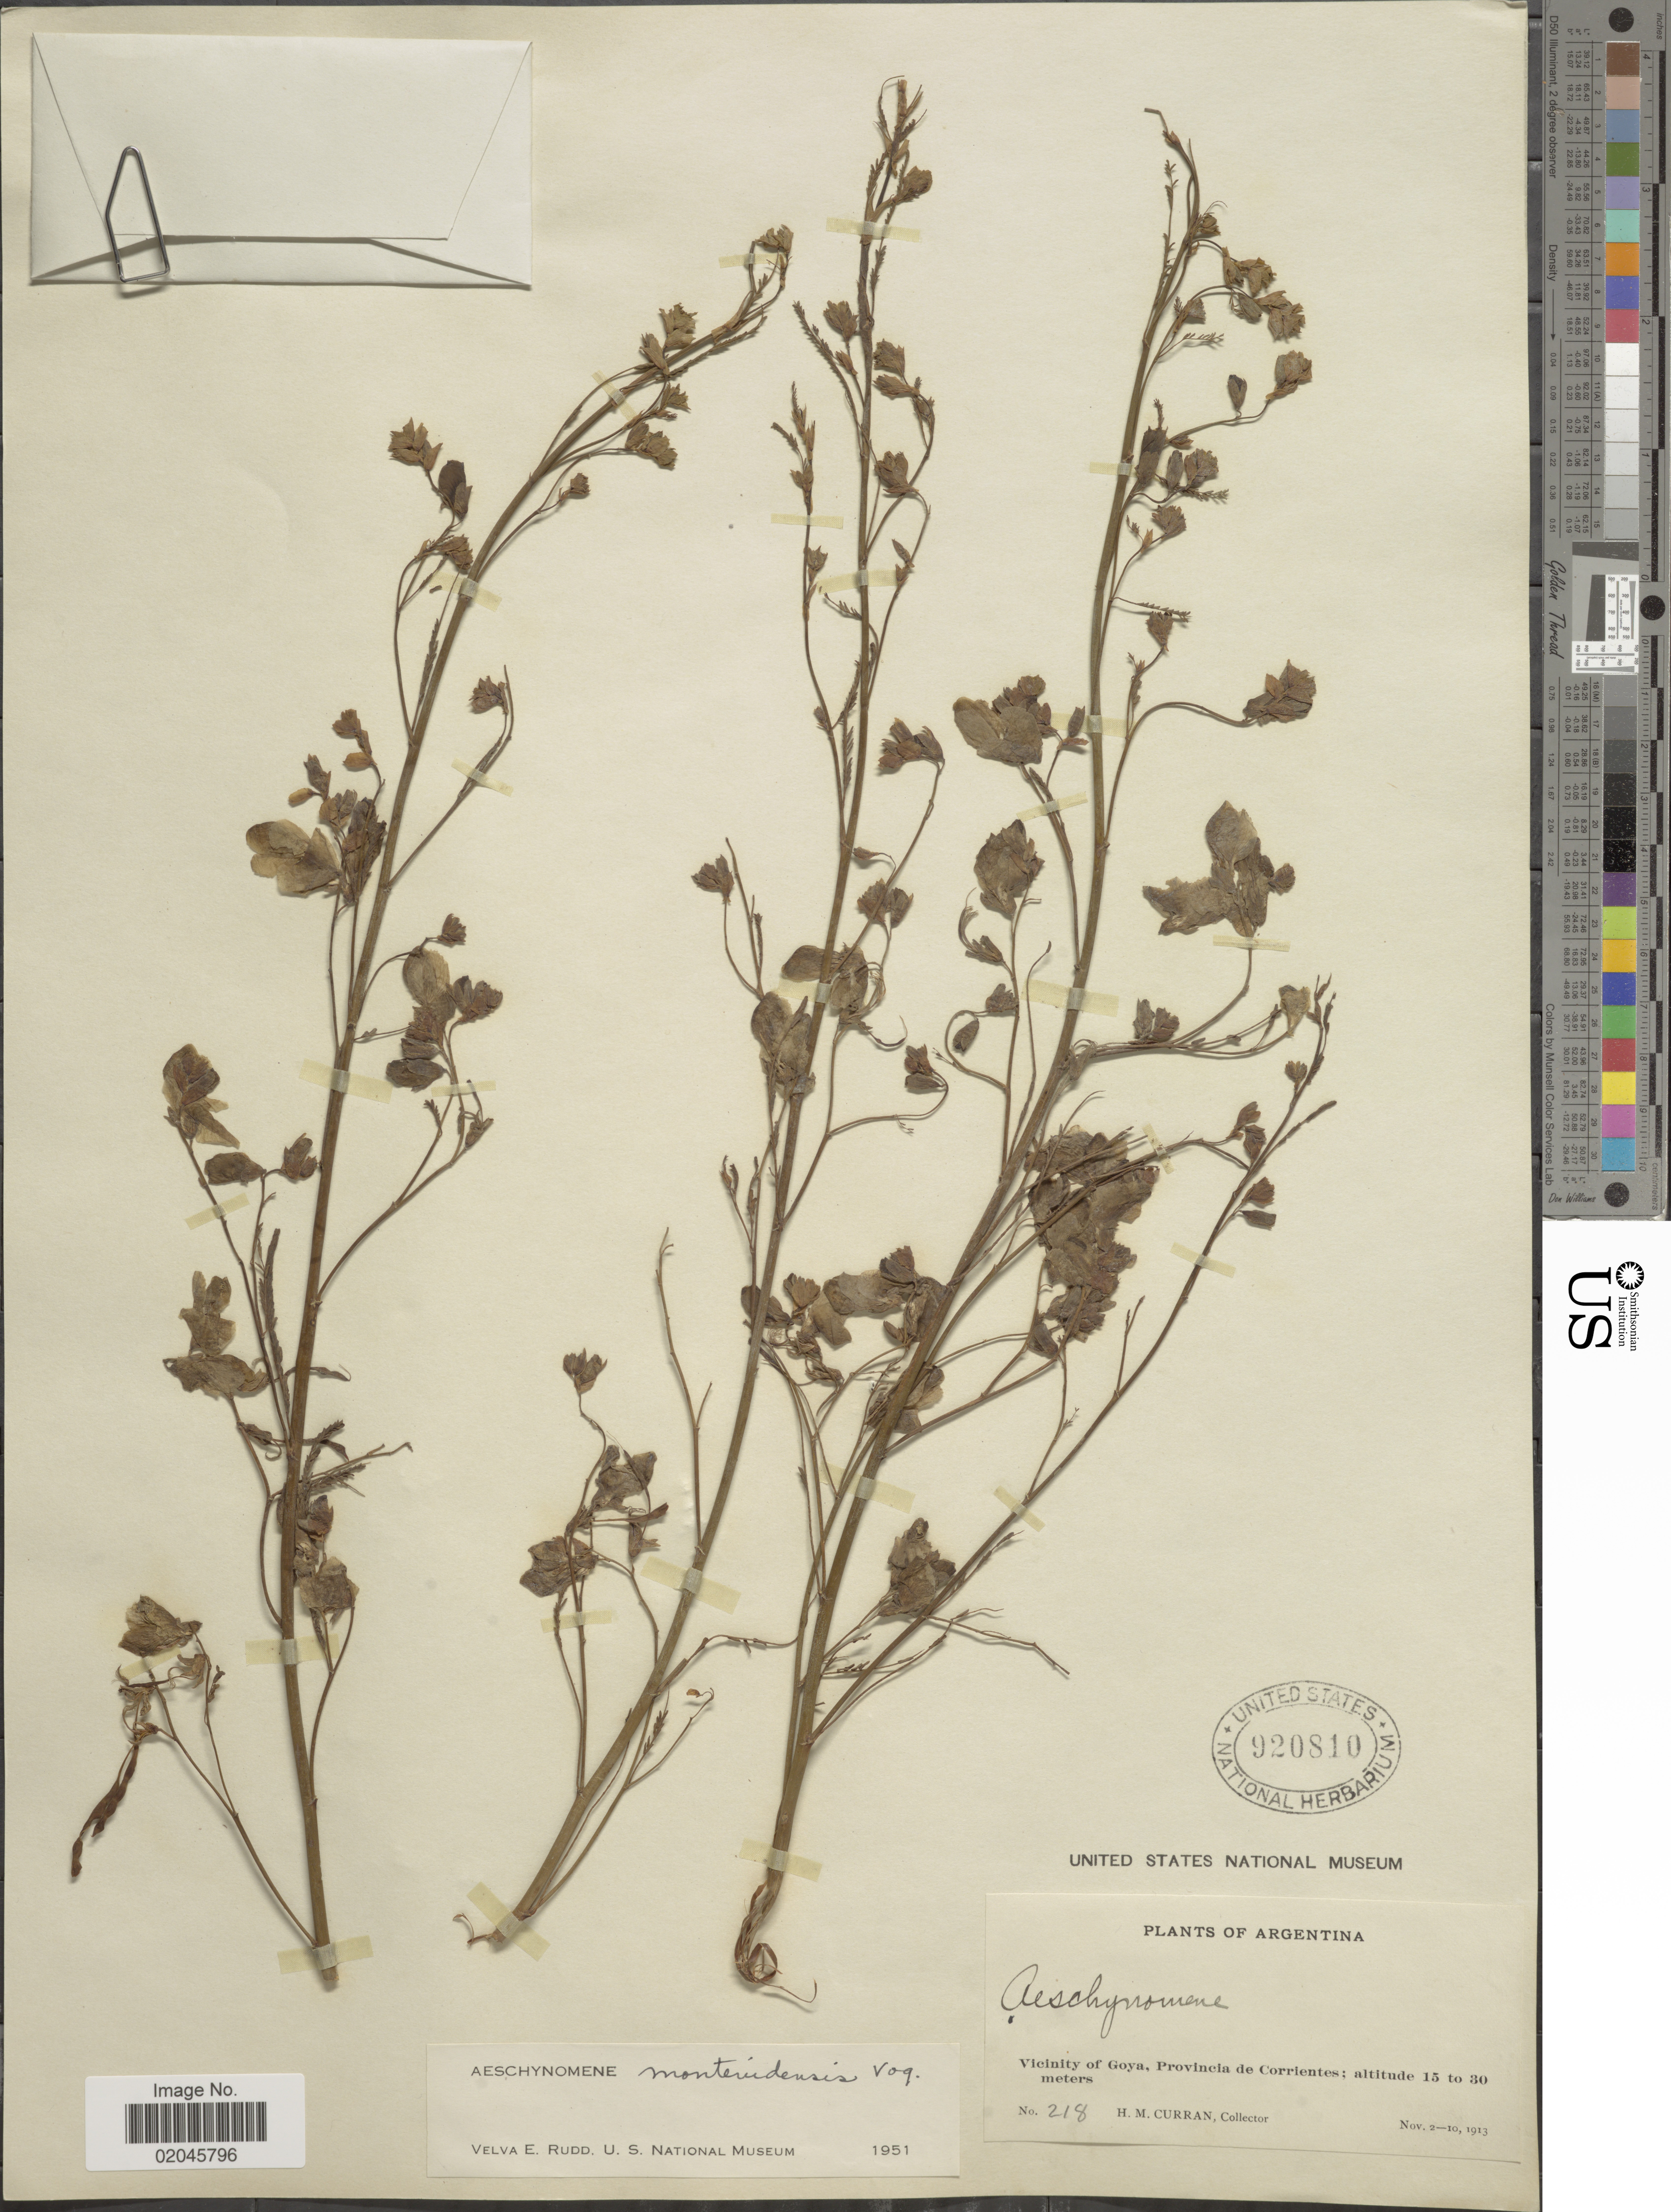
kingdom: Plantae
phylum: Tracheophyta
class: Magnoliopsida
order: Fabales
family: Fabaceae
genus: Aeschynomene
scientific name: Aeschynomene montevidensis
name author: Vogel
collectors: H. M. Curran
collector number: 218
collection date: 1913-11-02/1913-11-10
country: Argentina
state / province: Corrientes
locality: Vicinity of Goya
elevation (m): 15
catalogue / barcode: US 920810